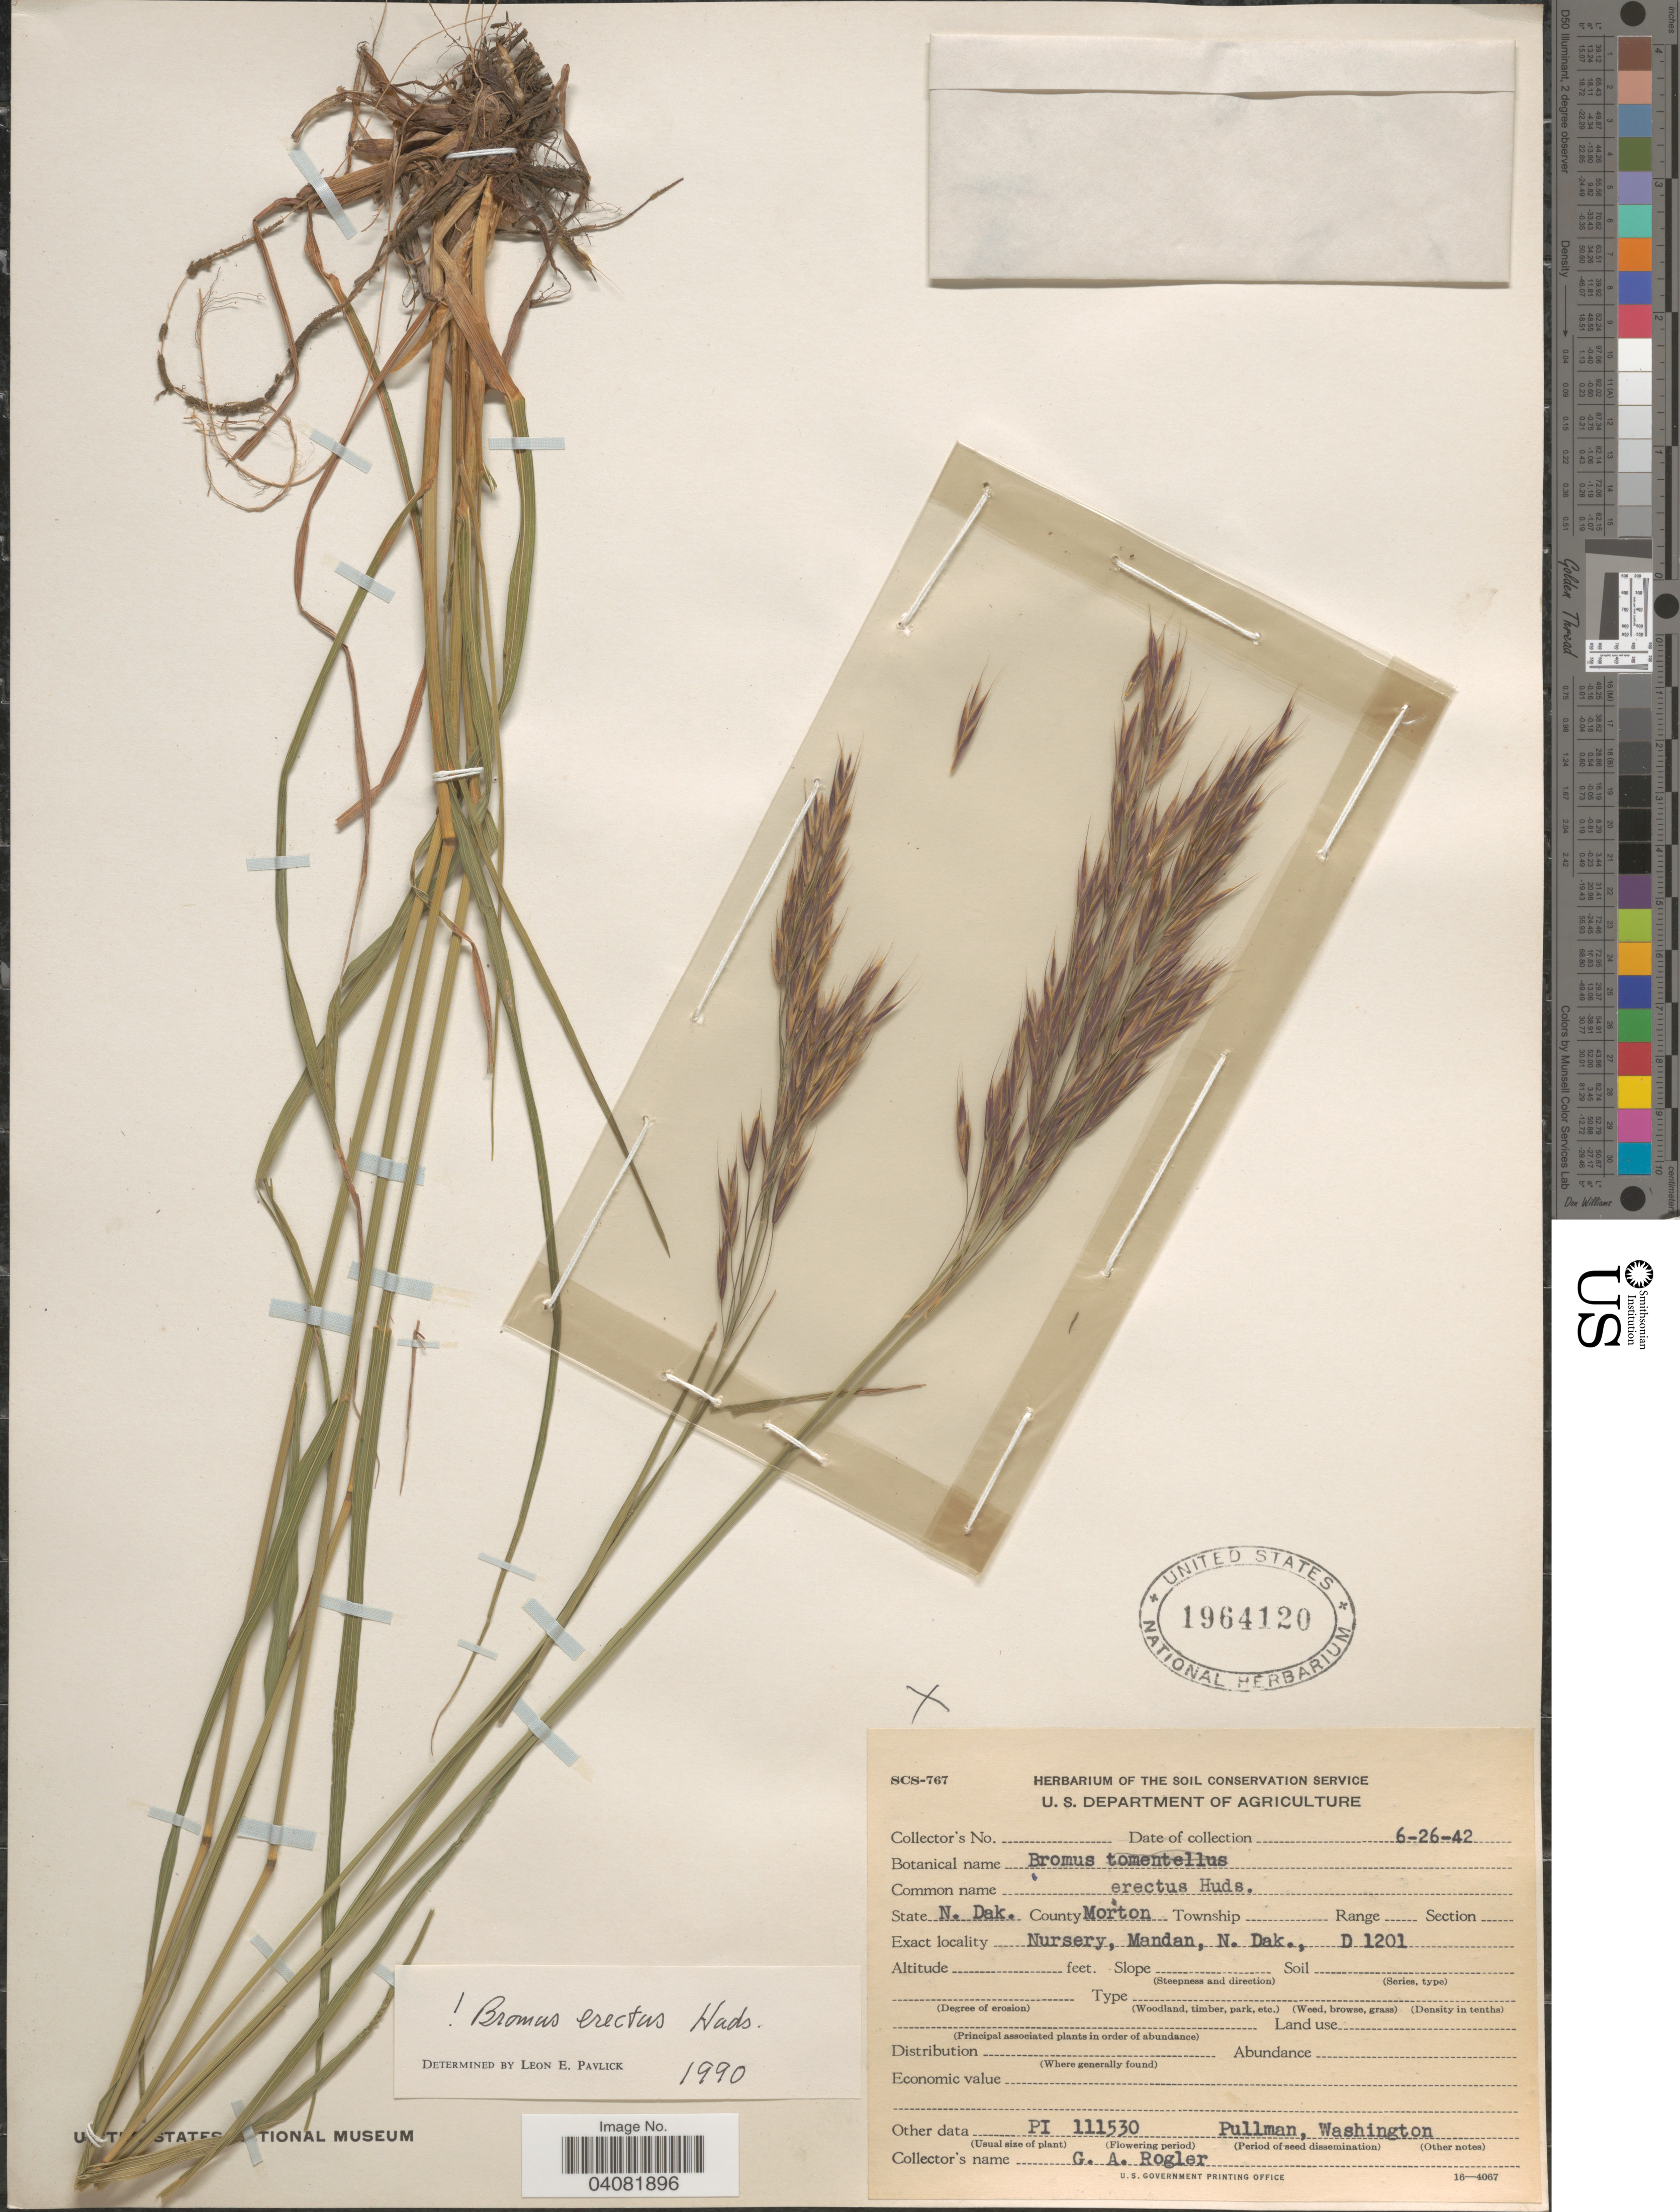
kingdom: Plantae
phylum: Tracheophyta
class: Liliopsida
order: Poales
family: Poaceae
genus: Bromus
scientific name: Bromus erectus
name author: Huds.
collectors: G. Rogler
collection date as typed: Transcribed d/m/y: 26/6/42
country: United States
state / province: North Dakota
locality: PI 111530. Pullman, Washington.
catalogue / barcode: US 1964120